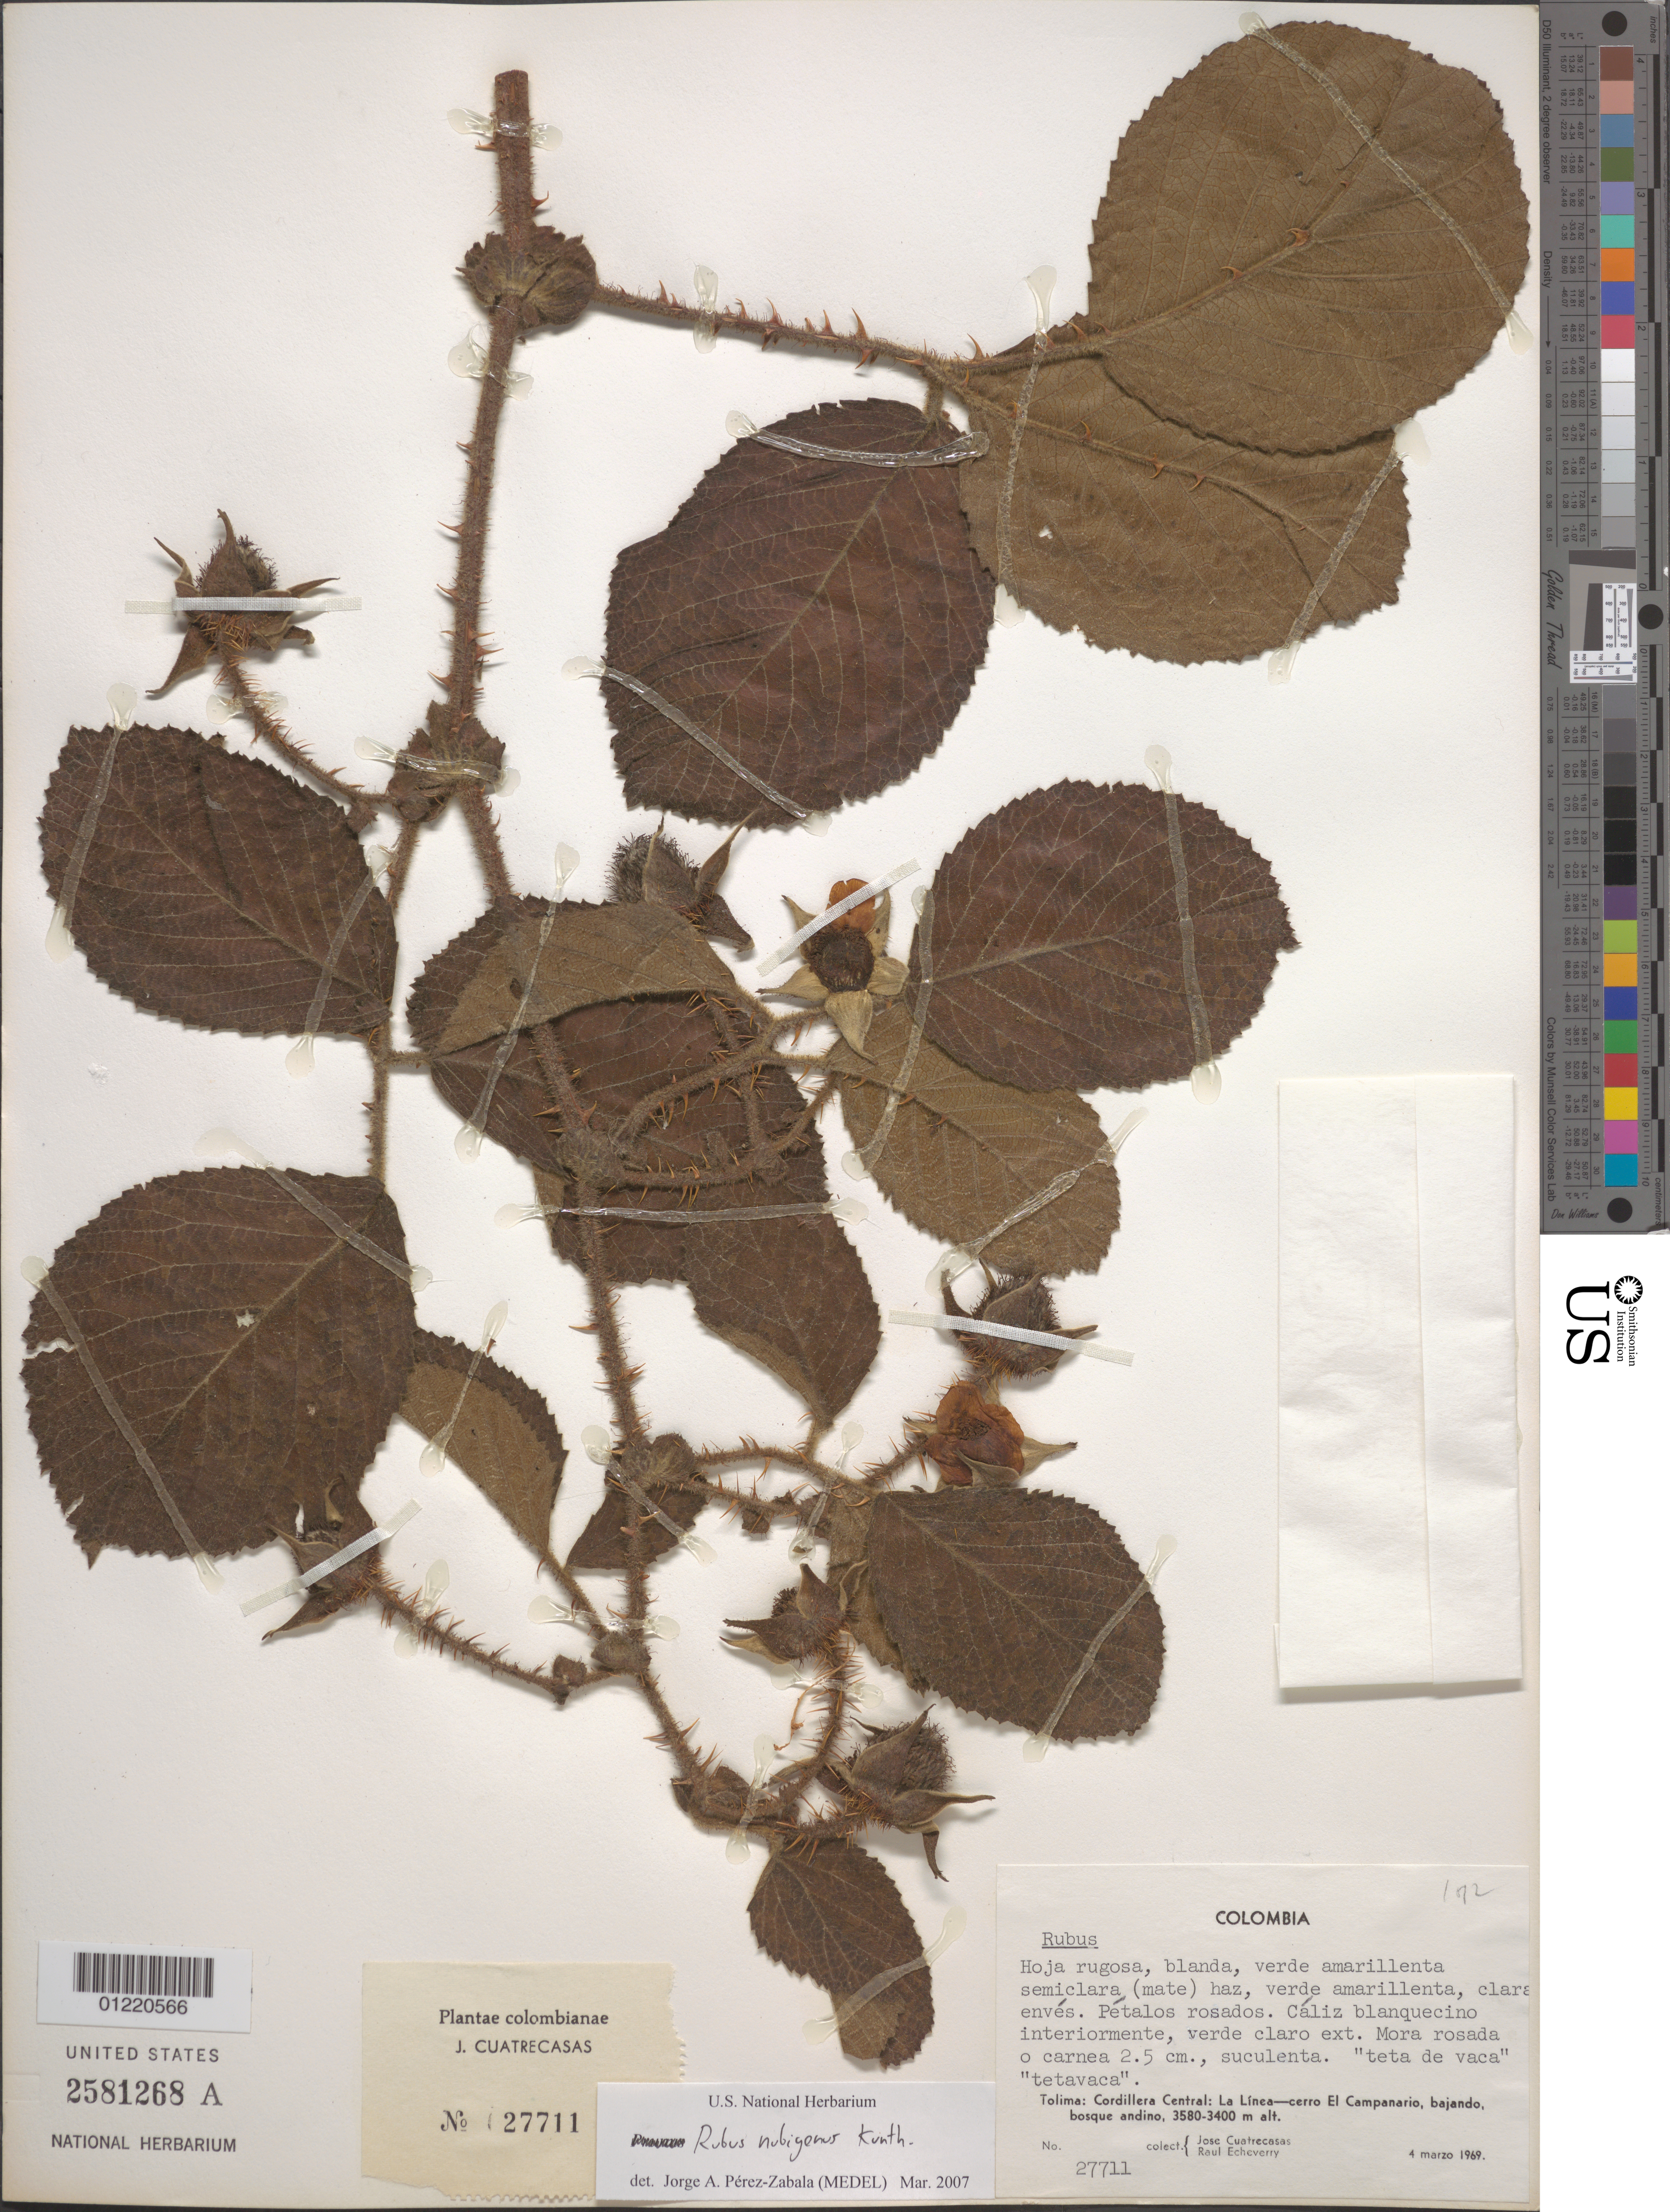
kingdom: Plantae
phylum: Tracheophyta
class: Magnoliopsida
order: Rosales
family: Rosaceae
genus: Rubus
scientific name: Rubus nubigenus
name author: Kunth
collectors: J. Cuatrecasas & R. Echeverry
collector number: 27711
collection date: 1969-03-04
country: Colombia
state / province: Tolima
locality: Cordillera Central: La Línea--cerro El Campanario, bajando, bosque andino.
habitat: bosque andino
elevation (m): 3400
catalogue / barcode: US 2581268A